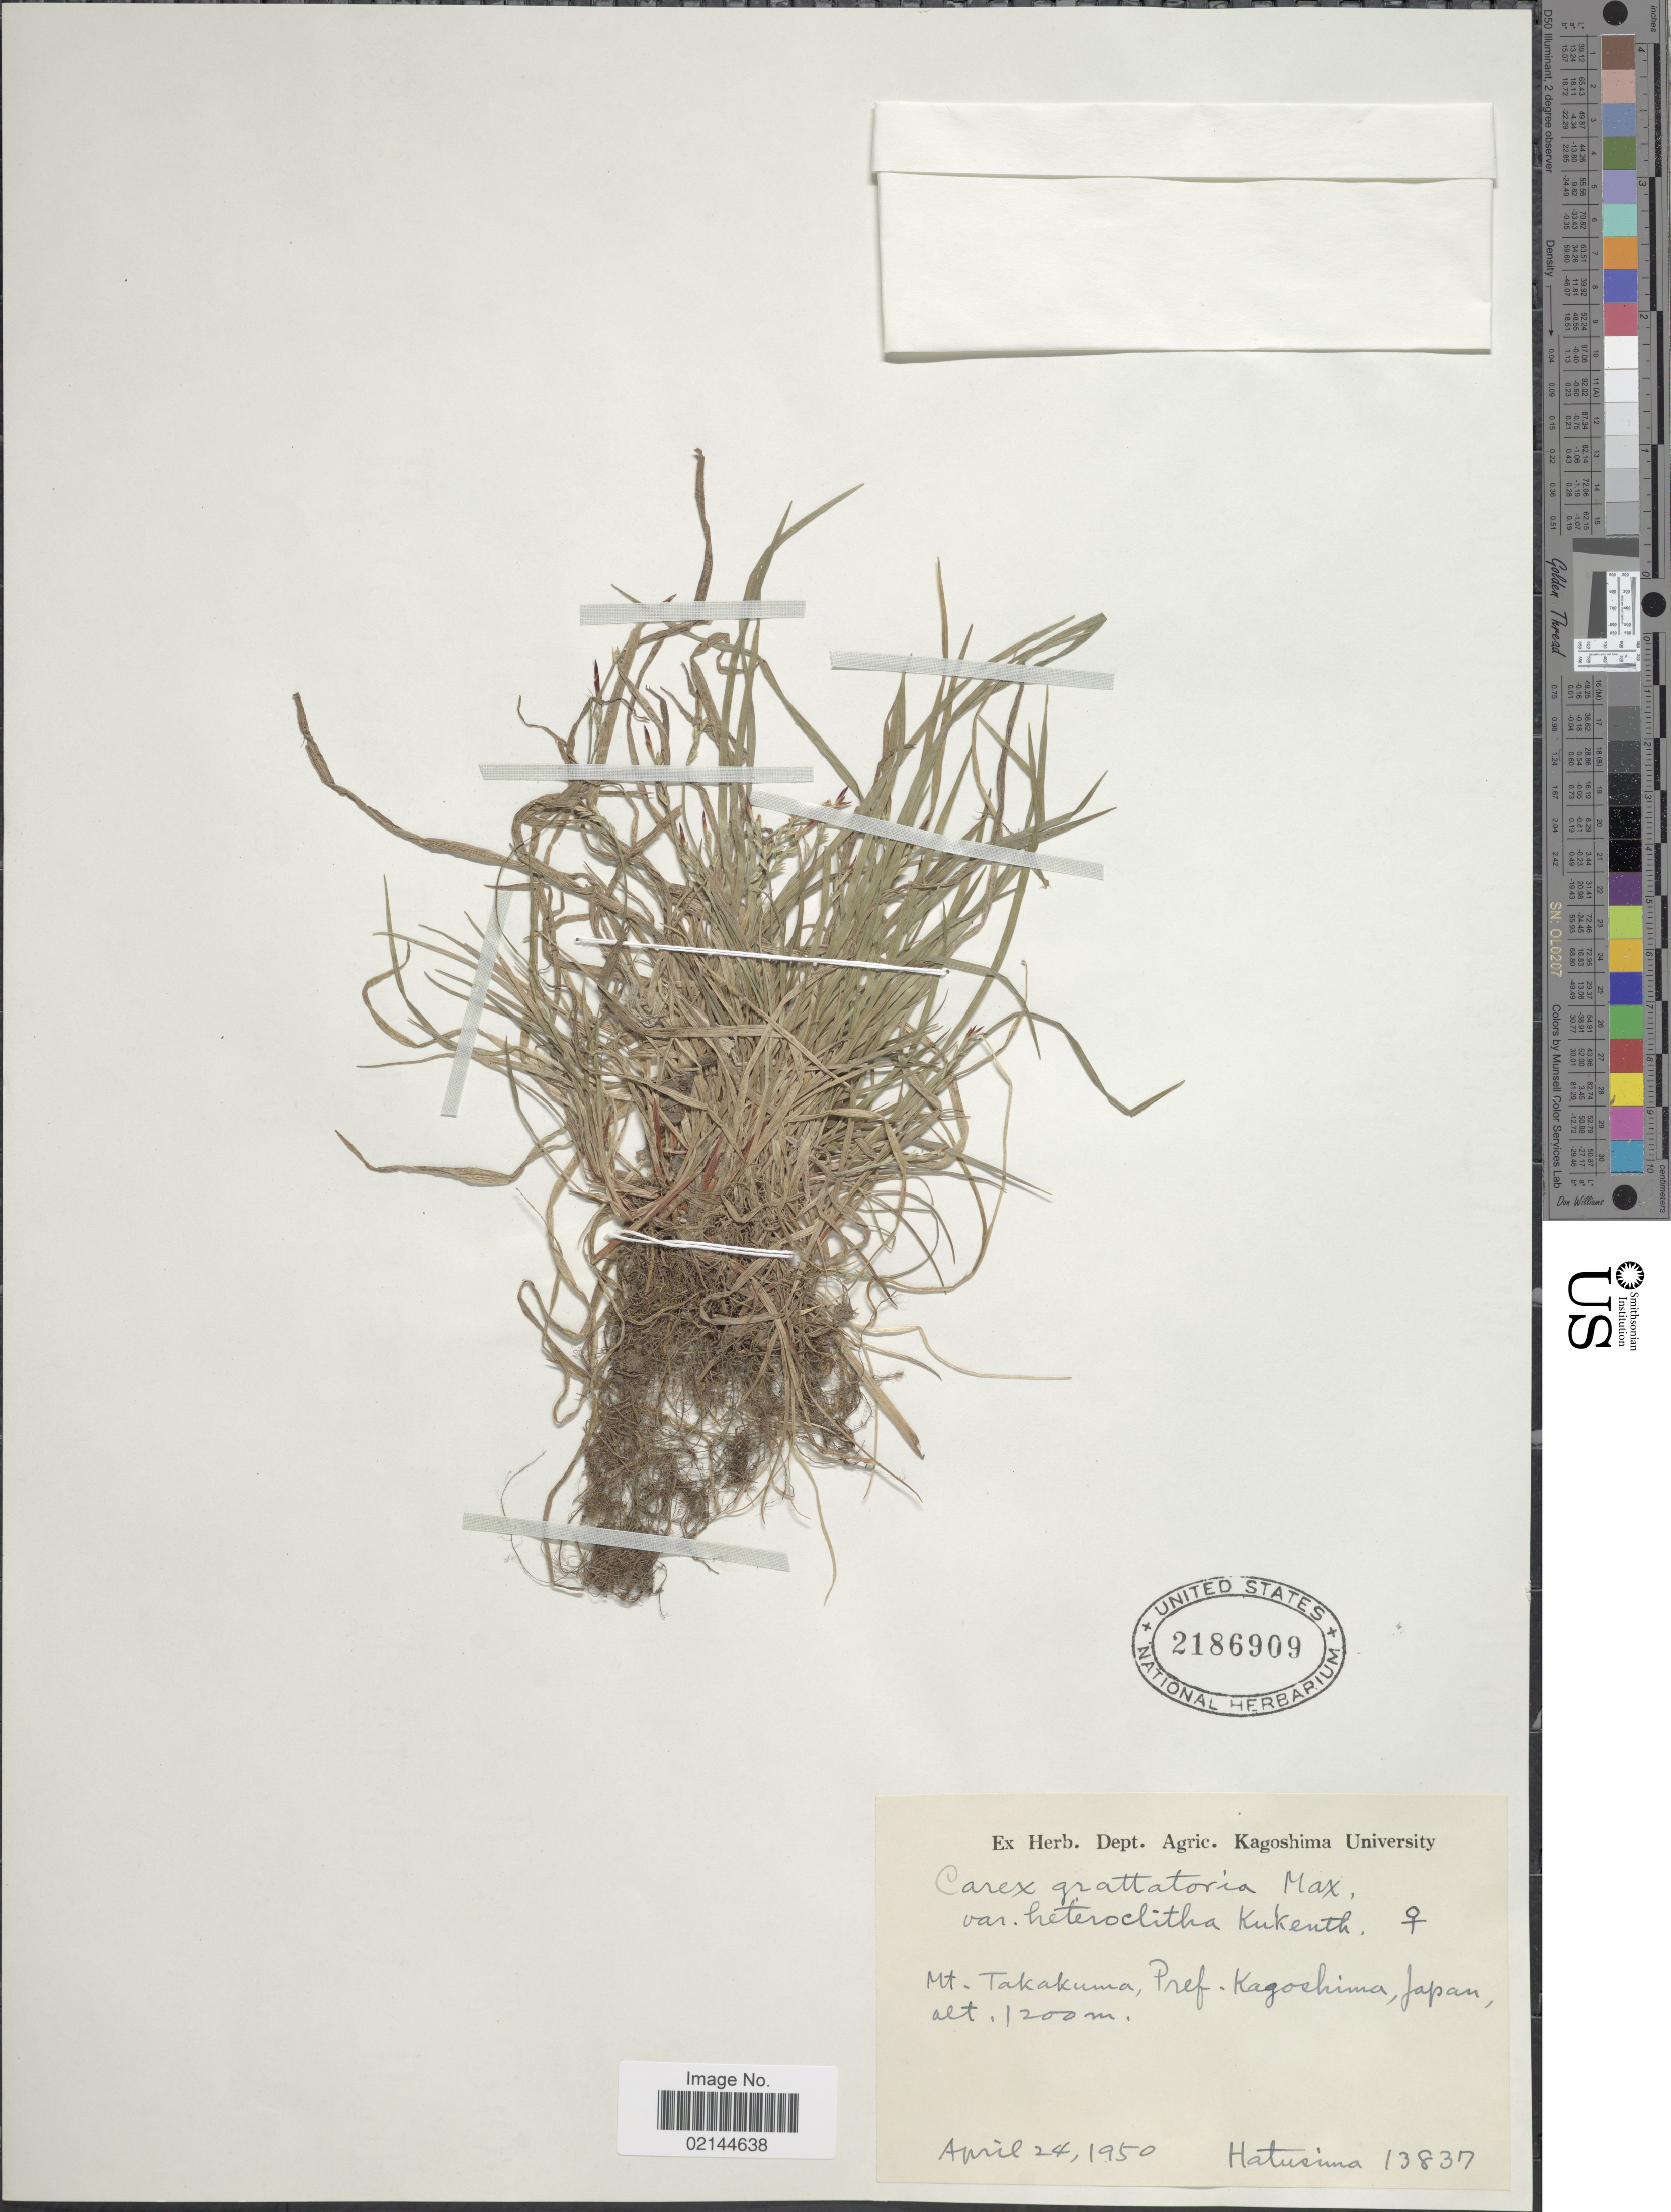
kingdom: Plantae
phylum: Tracheophyta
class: Liliopsida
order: Poales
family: Cyperaceae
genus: Carex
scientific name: Carex grallatoria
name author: Maxim.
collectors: -. Hatusima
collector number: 13837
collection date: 1950-04-24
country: Japan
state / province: Kagosima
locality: Mt. Takakuma, Pref. Kagoshima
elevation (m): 1200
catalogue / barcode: US 2186909